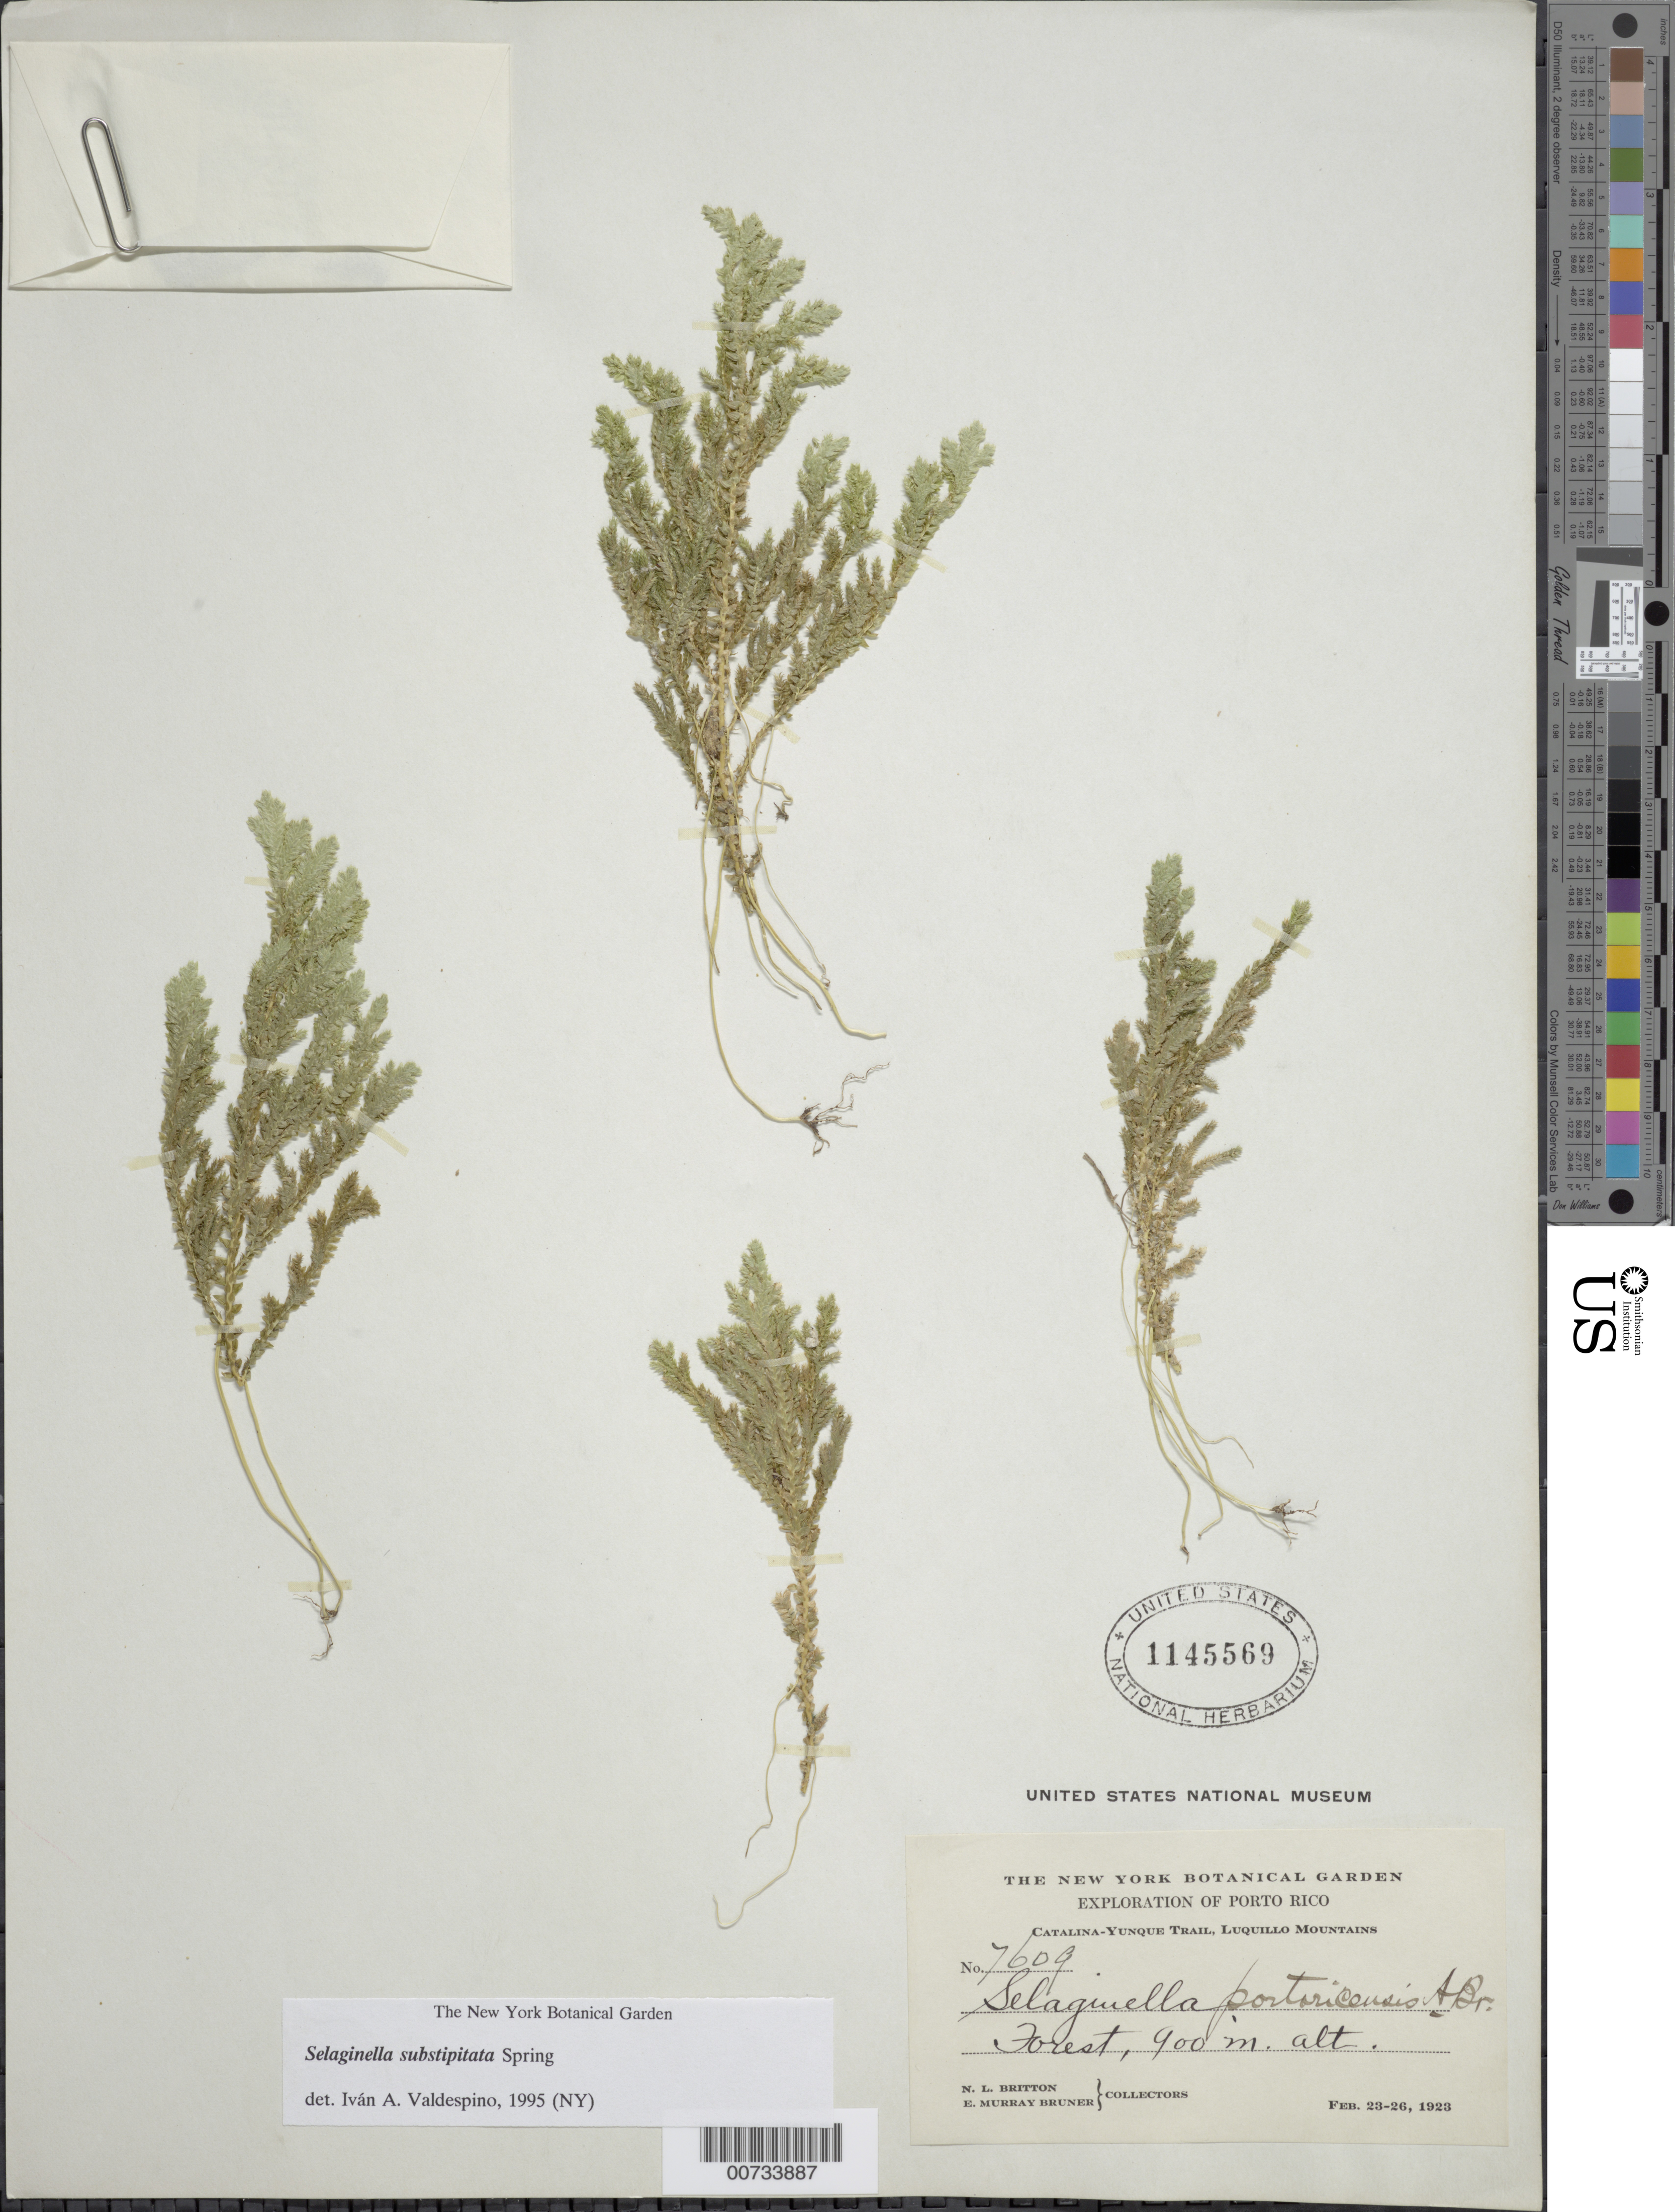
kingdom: Plantae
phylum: Tracheophyta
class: Lycopodiopsida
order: Selaginellales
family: Selaginellaceae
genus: Selaginella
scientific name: Selaginella substipitata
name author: Spring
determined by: Valdespino, I. A., (PMA), Universidad de Panama (PANAMA)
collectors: N. Britton & E. Murray Bruner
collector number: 7609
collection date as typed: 23 Feb 1923 to 26 Feb 1923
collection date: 1923-02-23/1923-02-26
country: Puerto Rico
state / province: Luquillo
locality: Catalina-Yunque Trail, Luquillo Mts.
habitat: Forest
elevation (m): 900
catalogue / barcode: US 1145569